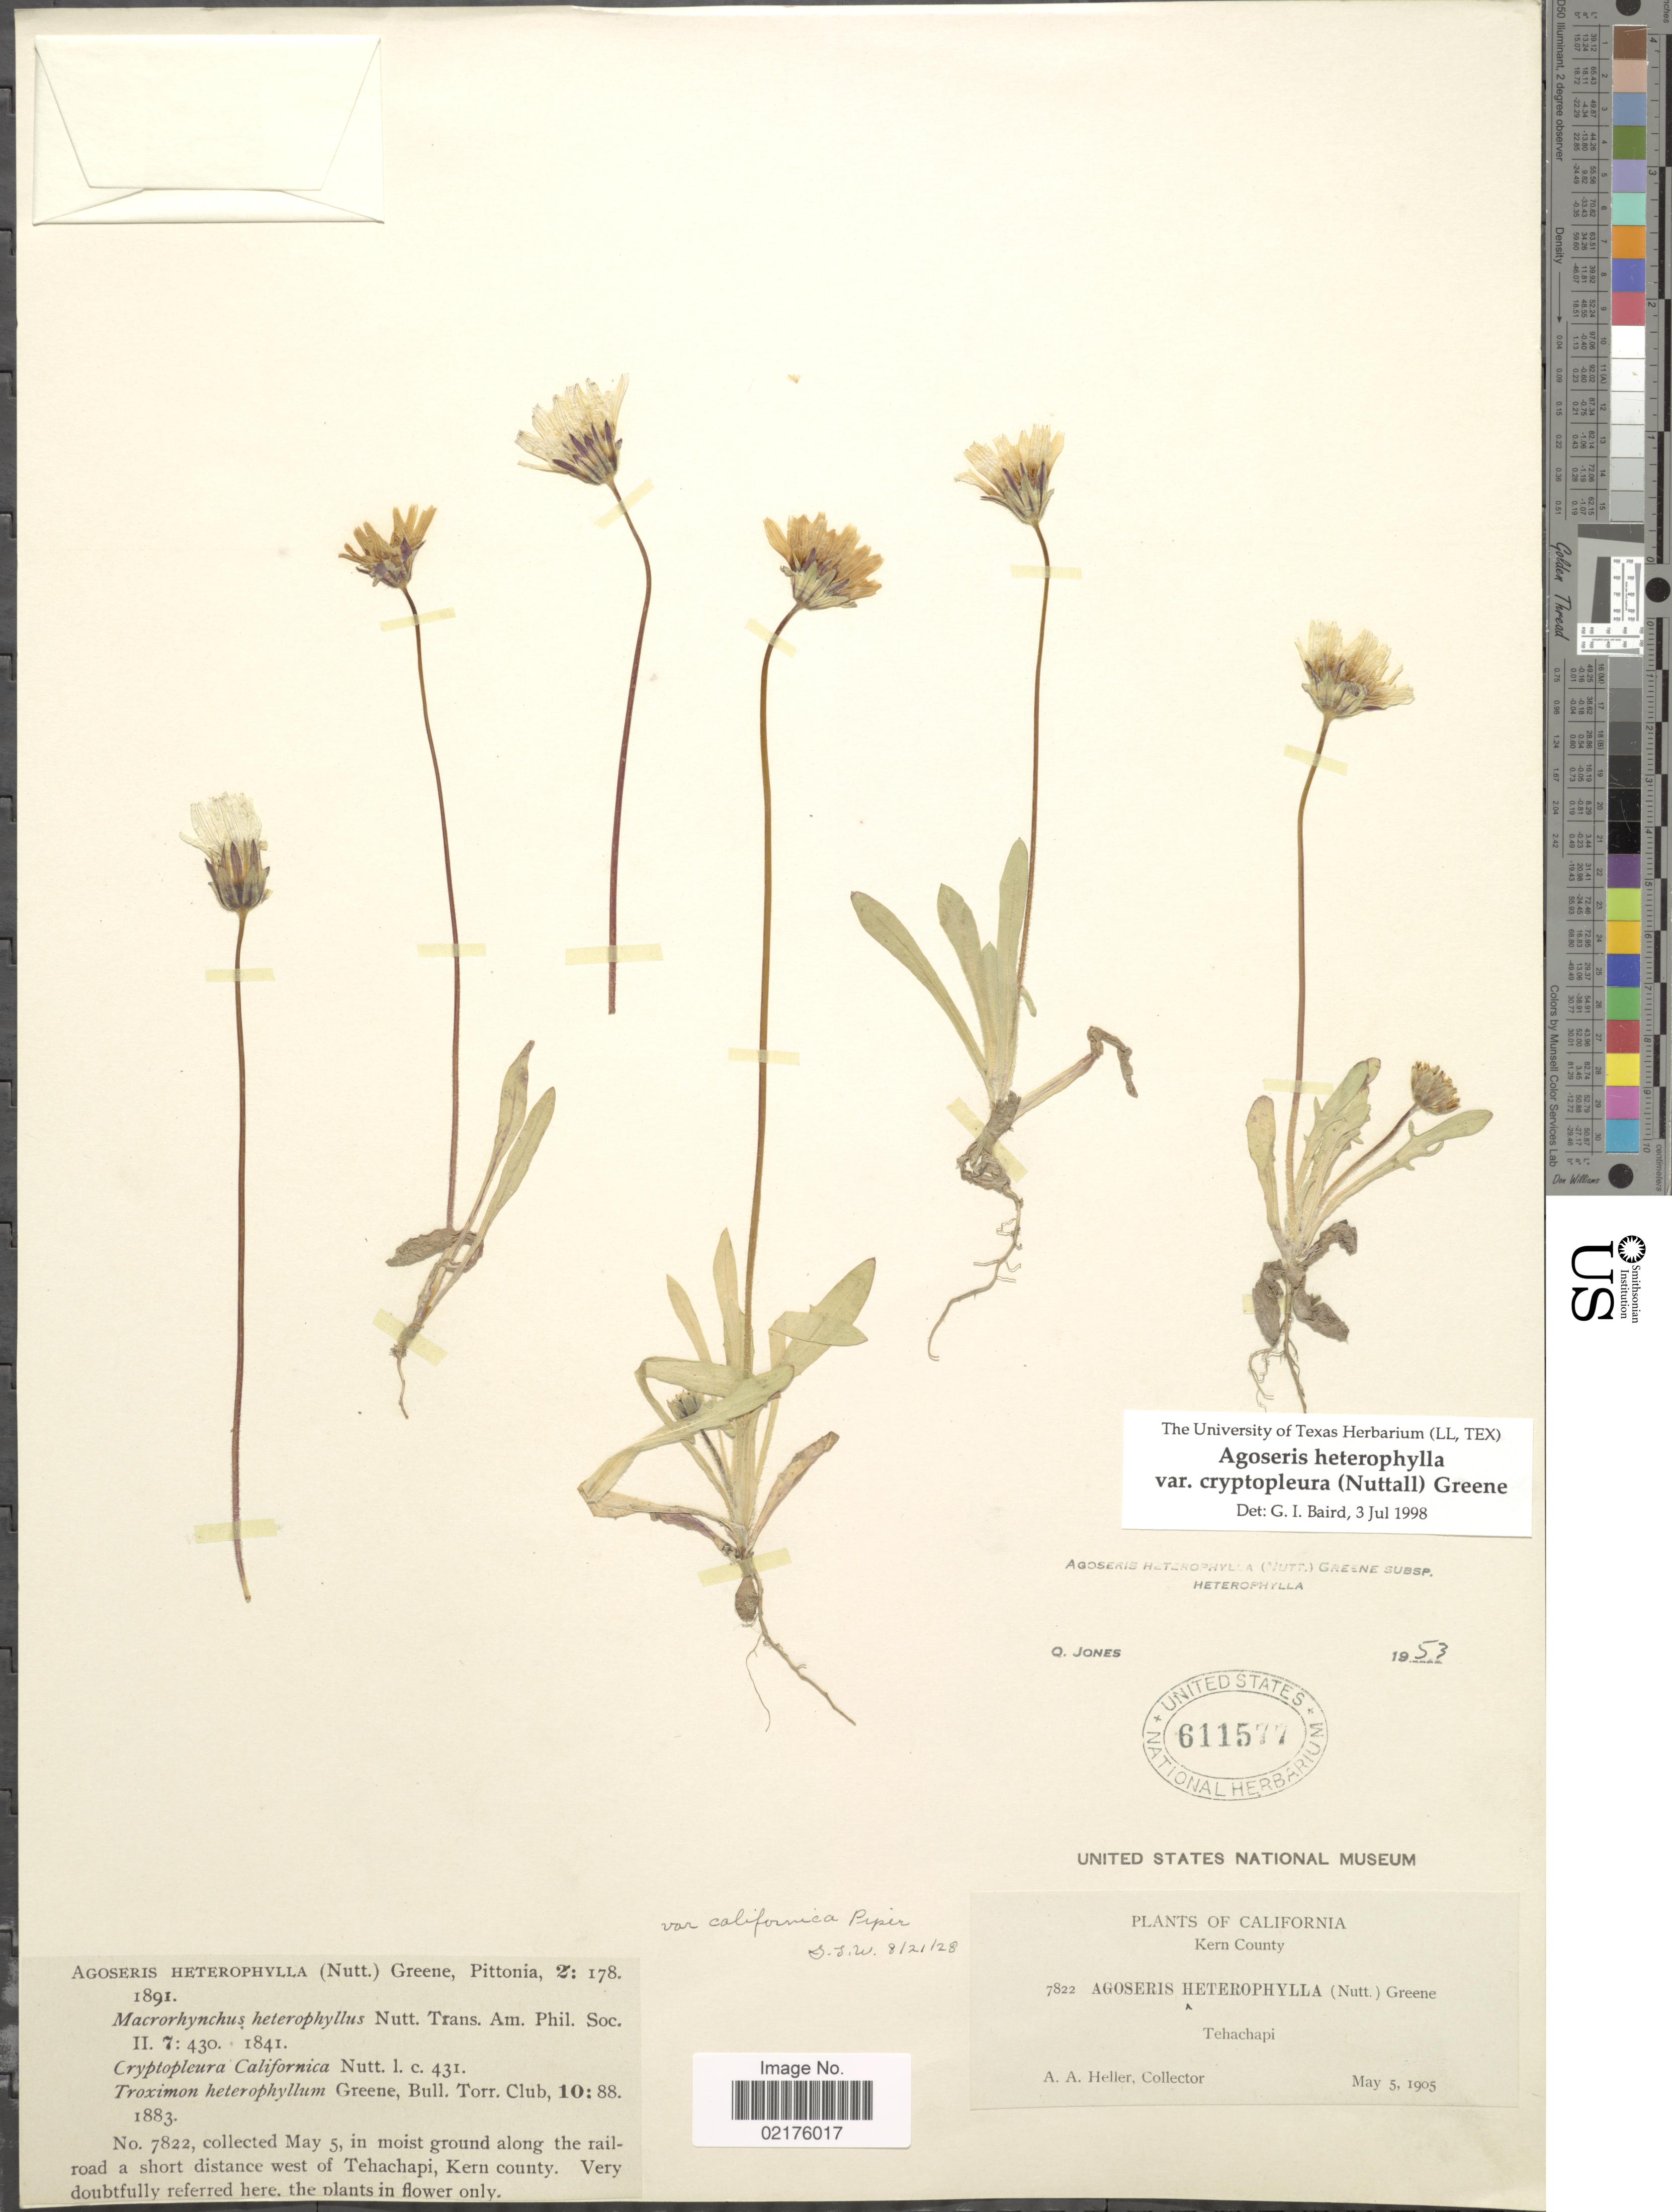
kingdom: Plantae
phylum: Tracheophyta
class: Magnoliopsida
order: Asterales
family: Asteraceae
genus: Agoseris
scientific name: Agoseris heterophylla var. cryptopleura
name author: (Nutt.) Greene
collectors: A. A. Heller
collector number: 7822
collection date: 1905-05-05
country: United States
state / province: California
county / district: Kern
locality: Kern County, Tehachapi, in moist ground along the railroad a short distance west of Tehachapi, Kern County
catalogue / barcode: US 611577